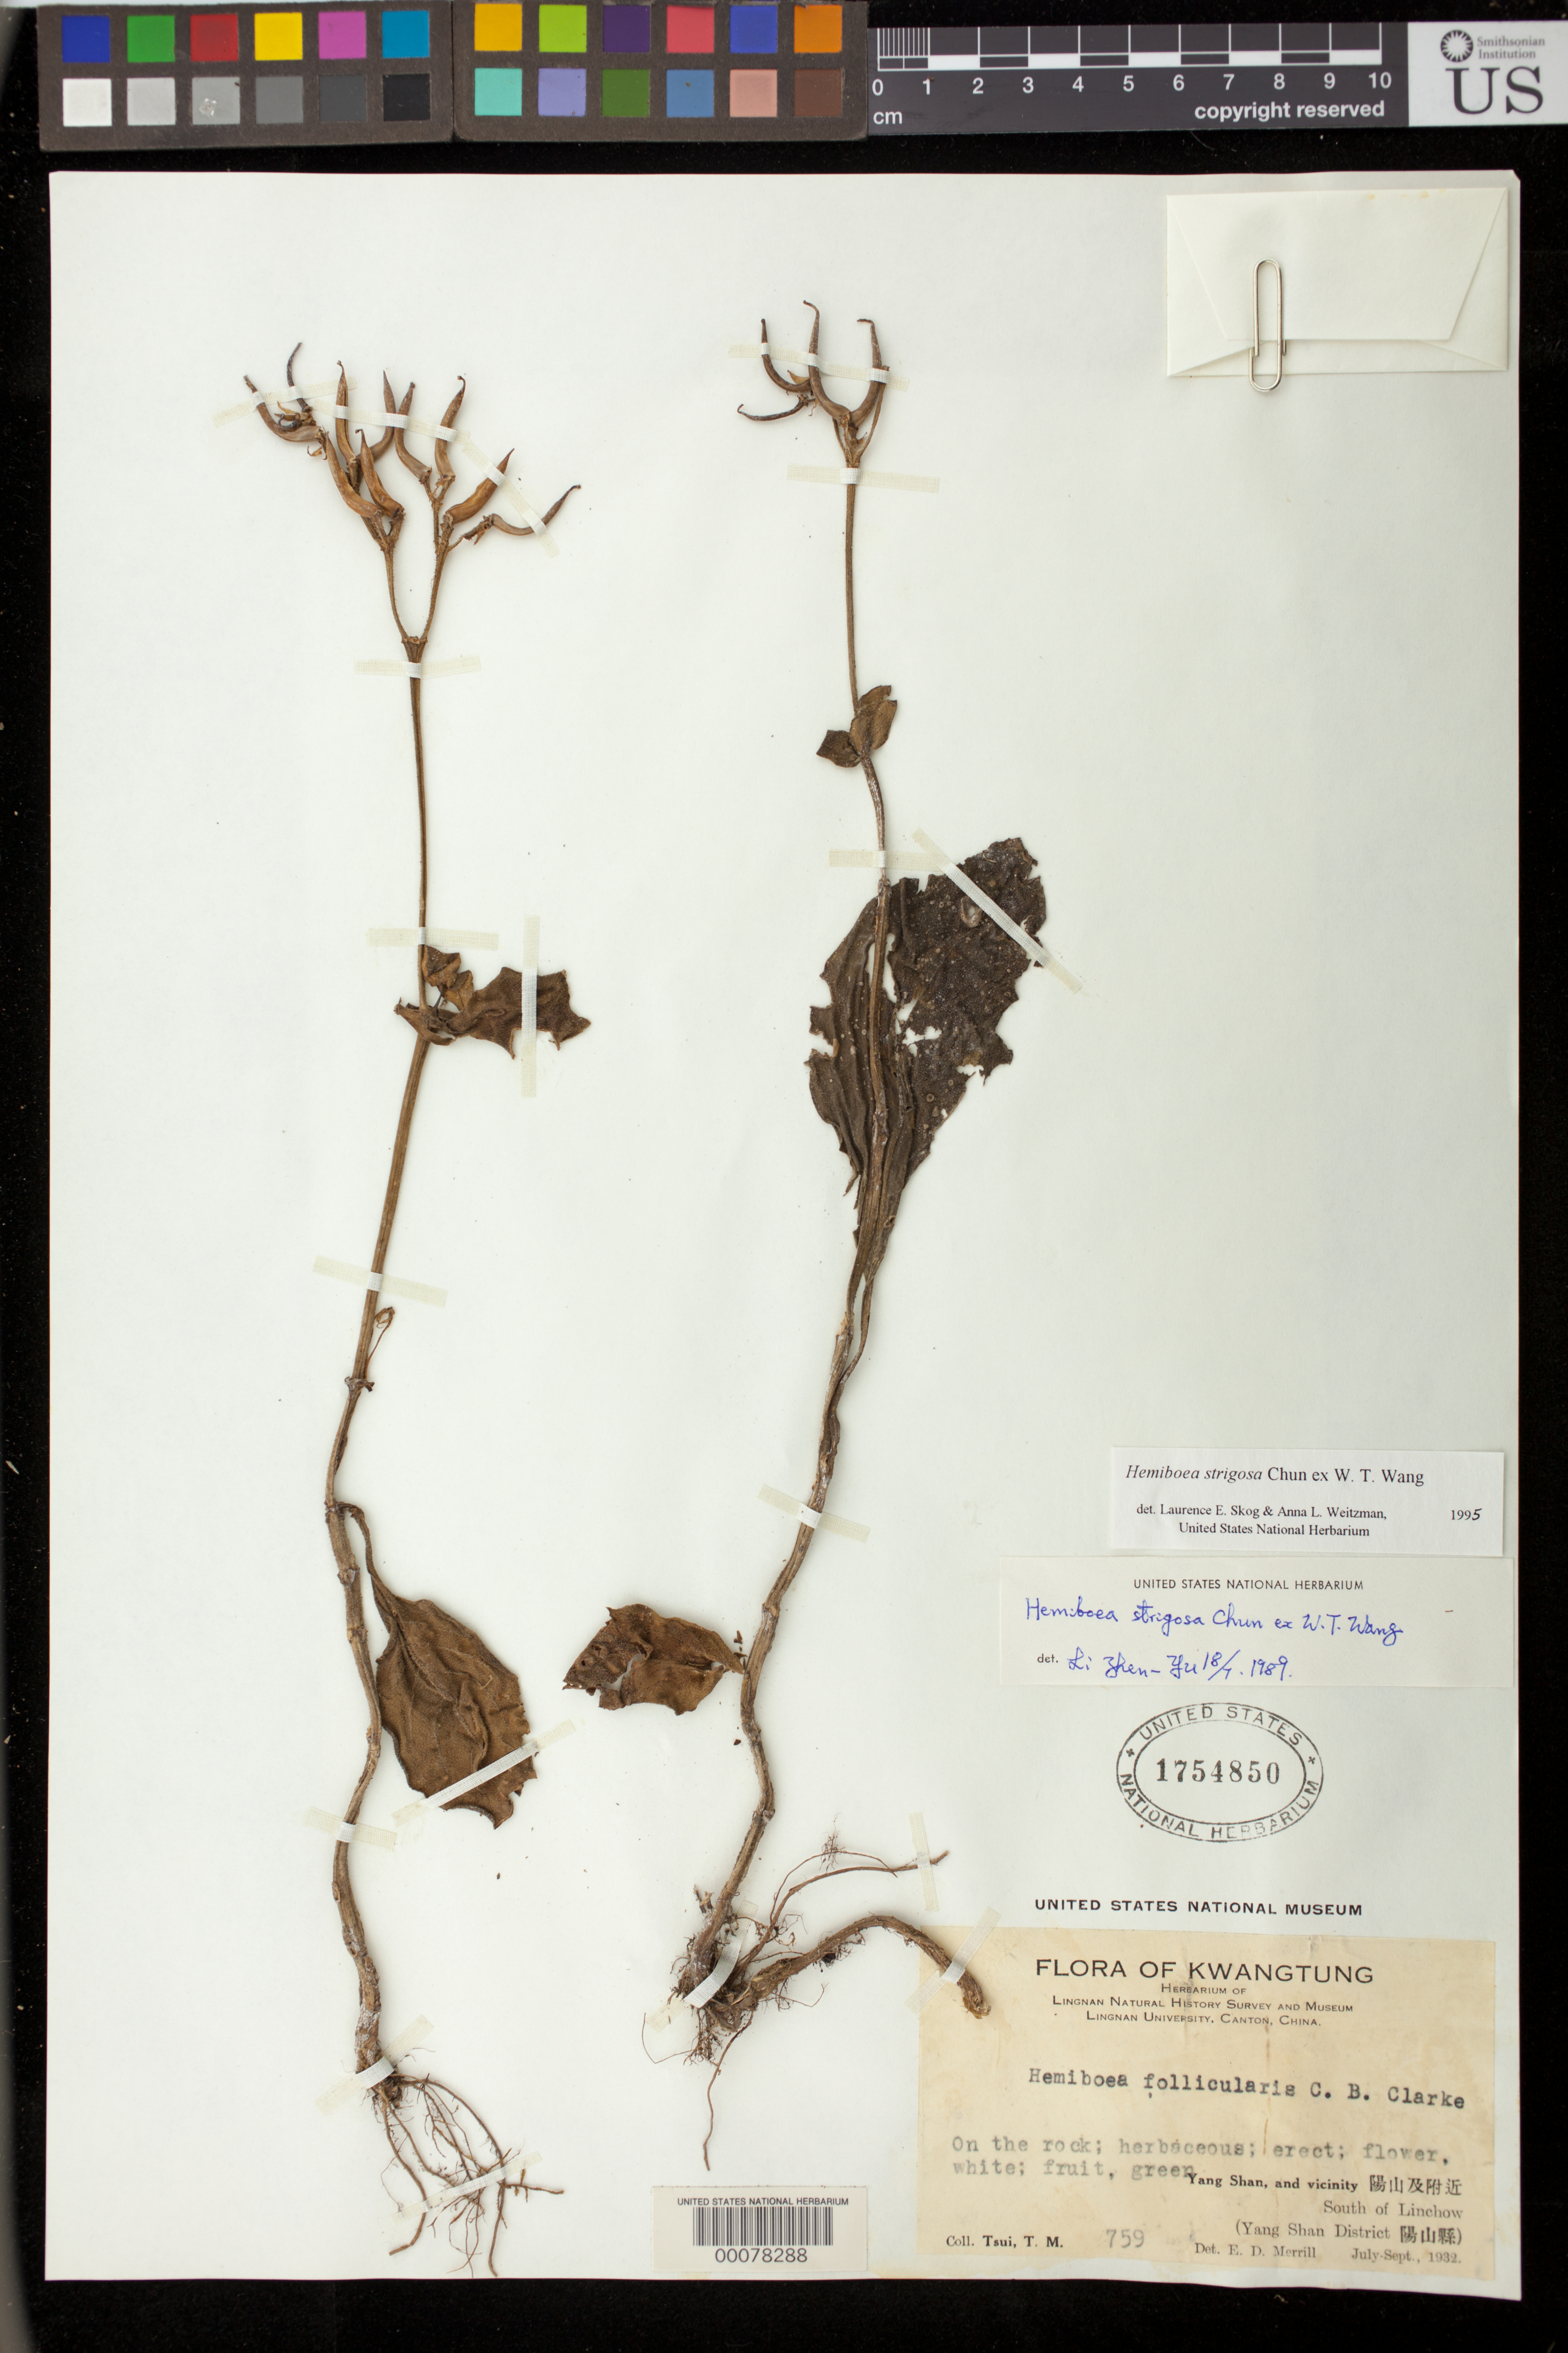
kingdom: Plantae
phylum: Tracheophyta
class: Magnoliopsida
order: Lamiales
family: Gesneriaceae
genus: Hemiboea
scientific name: Hemiboea strigosa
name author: Chun ex W.T. Wang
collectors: T. Tsui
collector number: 759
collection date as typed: Jul-Sep 1932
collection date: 1932-07/1932-09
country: China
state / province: Guangdong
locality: Tang shan and vicinity, s of linchow (yang shan district)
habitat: On the rock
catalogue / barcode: US 1754850